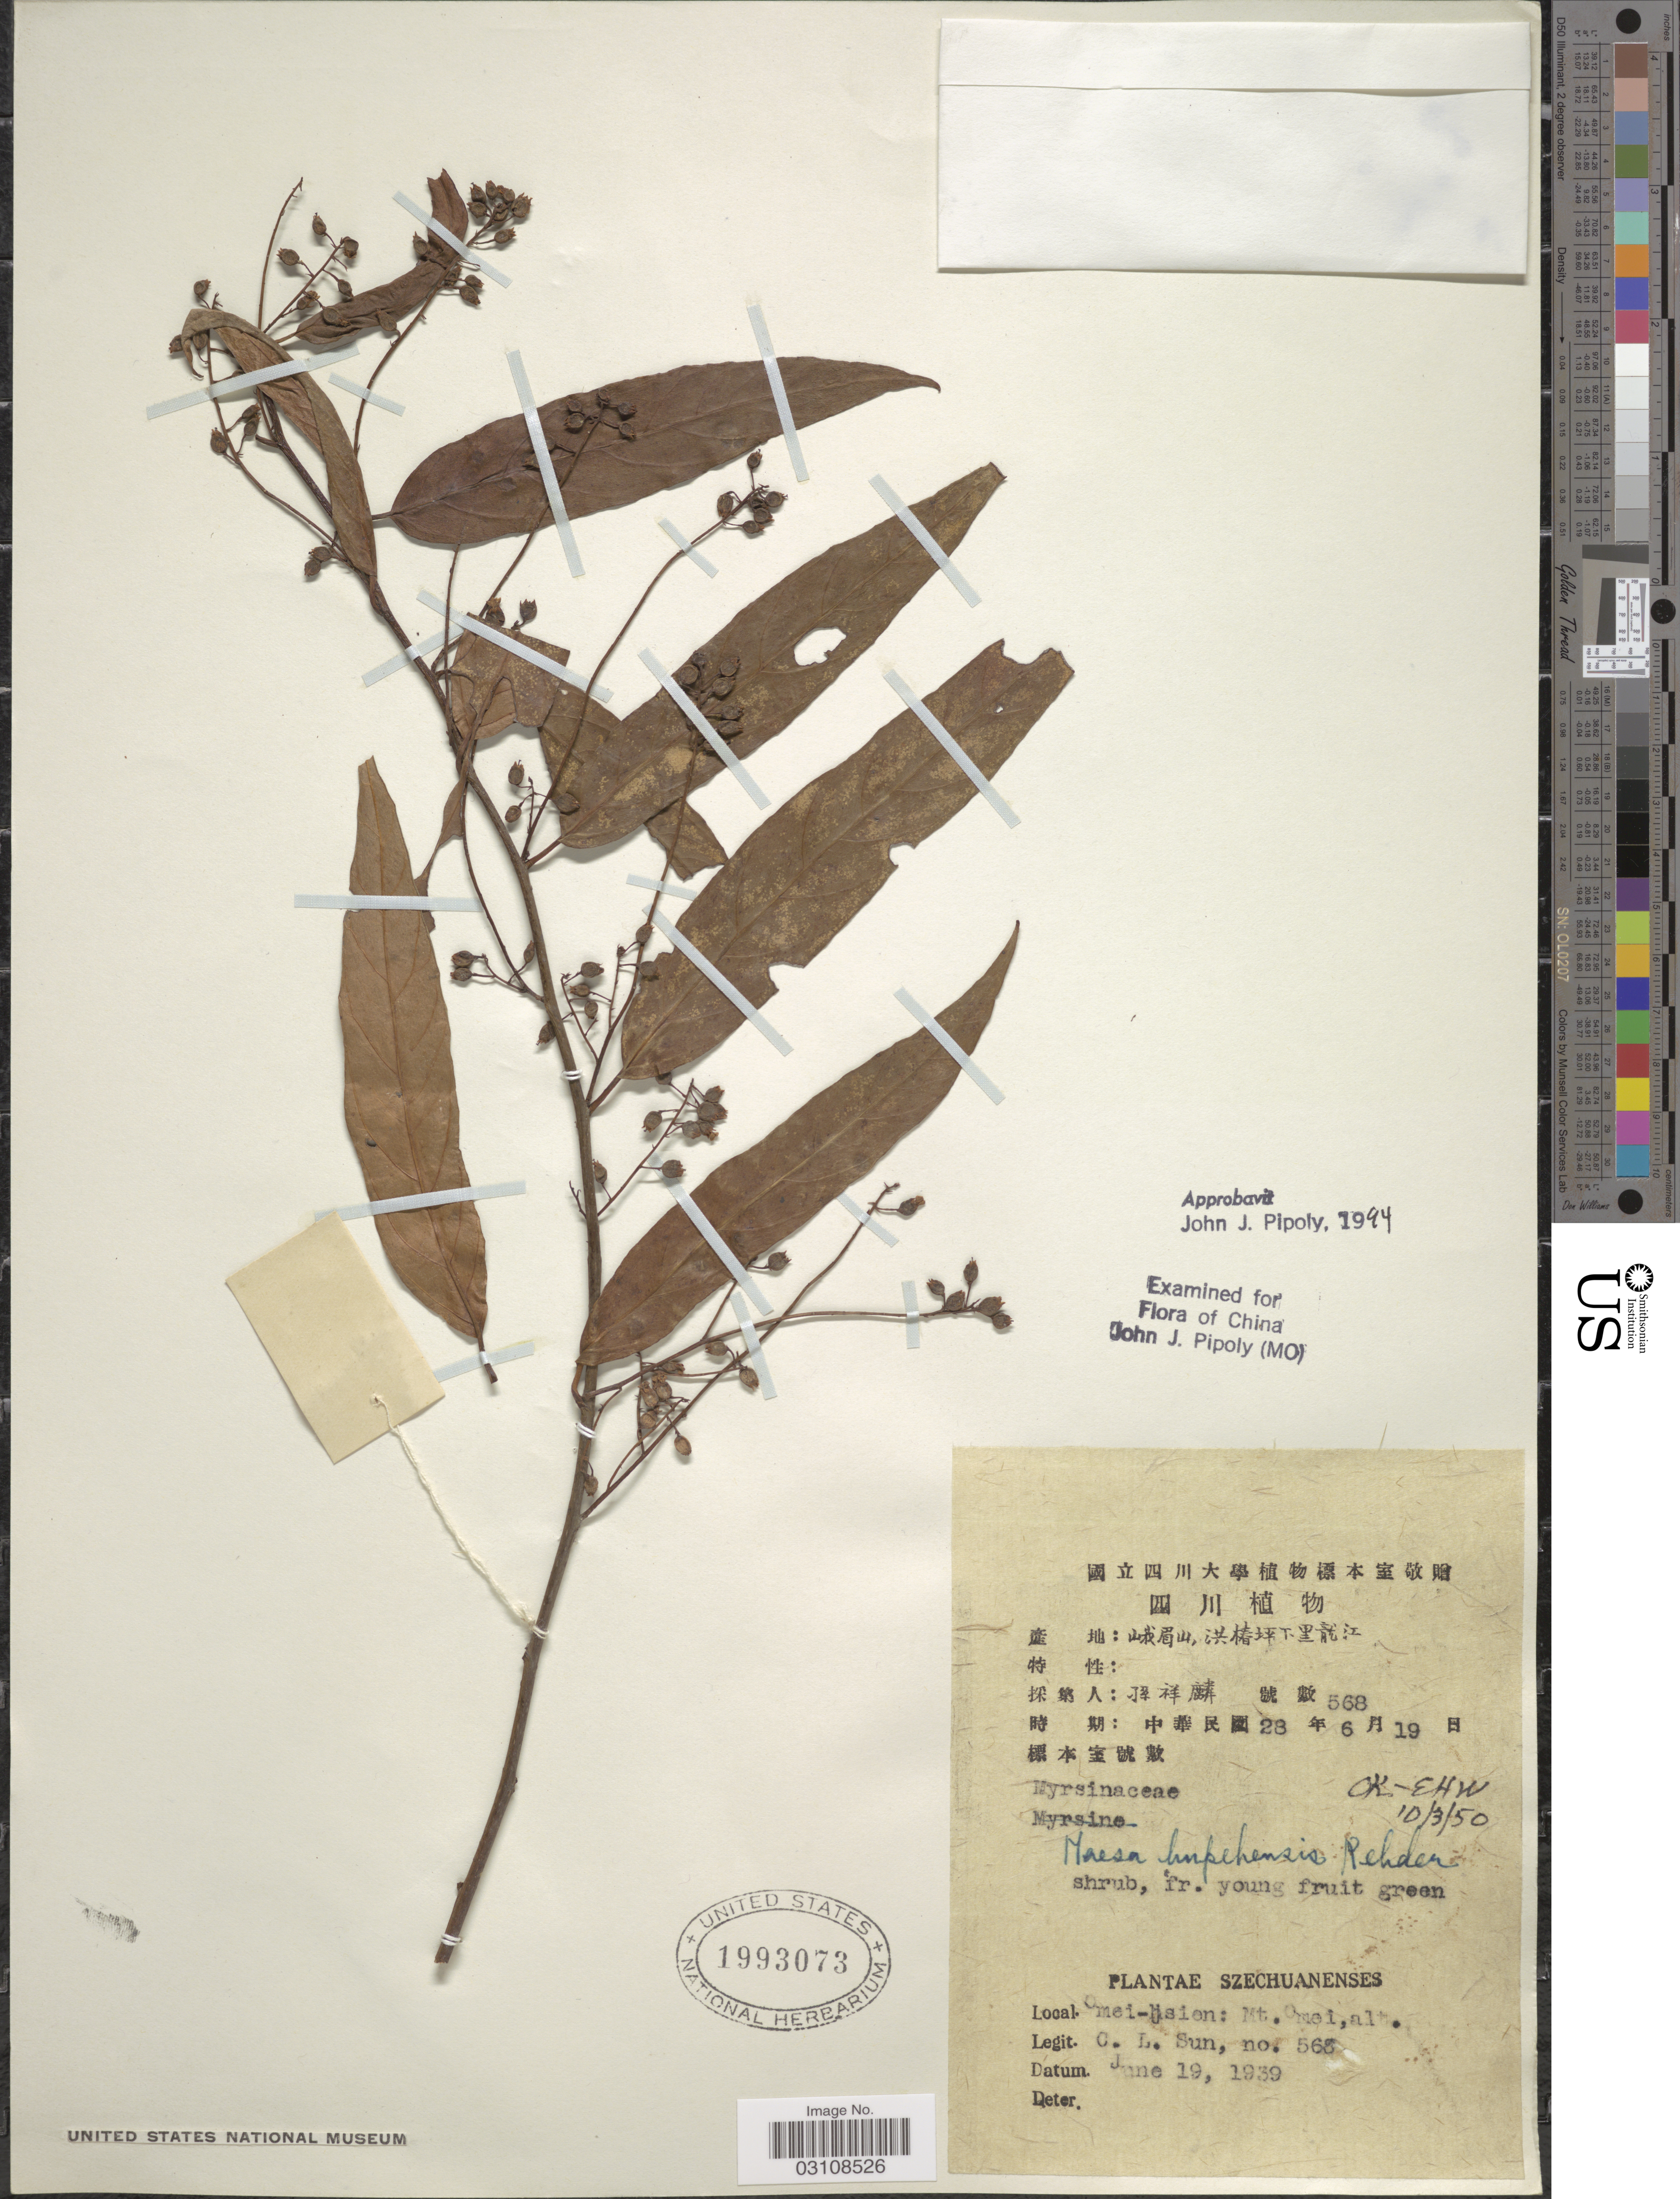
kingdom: Plantae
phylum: Tracheophyta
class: Magnoliopsida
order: Ericales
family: Primulaceae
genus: Maesa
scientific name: Maesa hupehensis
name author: Rehder in Sarg.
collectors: C. Sun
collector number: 568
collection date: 1939-06-19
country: China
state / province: Sichuan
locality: Szechuanense. Omei-hsien: Mt. Omei.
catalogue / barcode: US 1993073